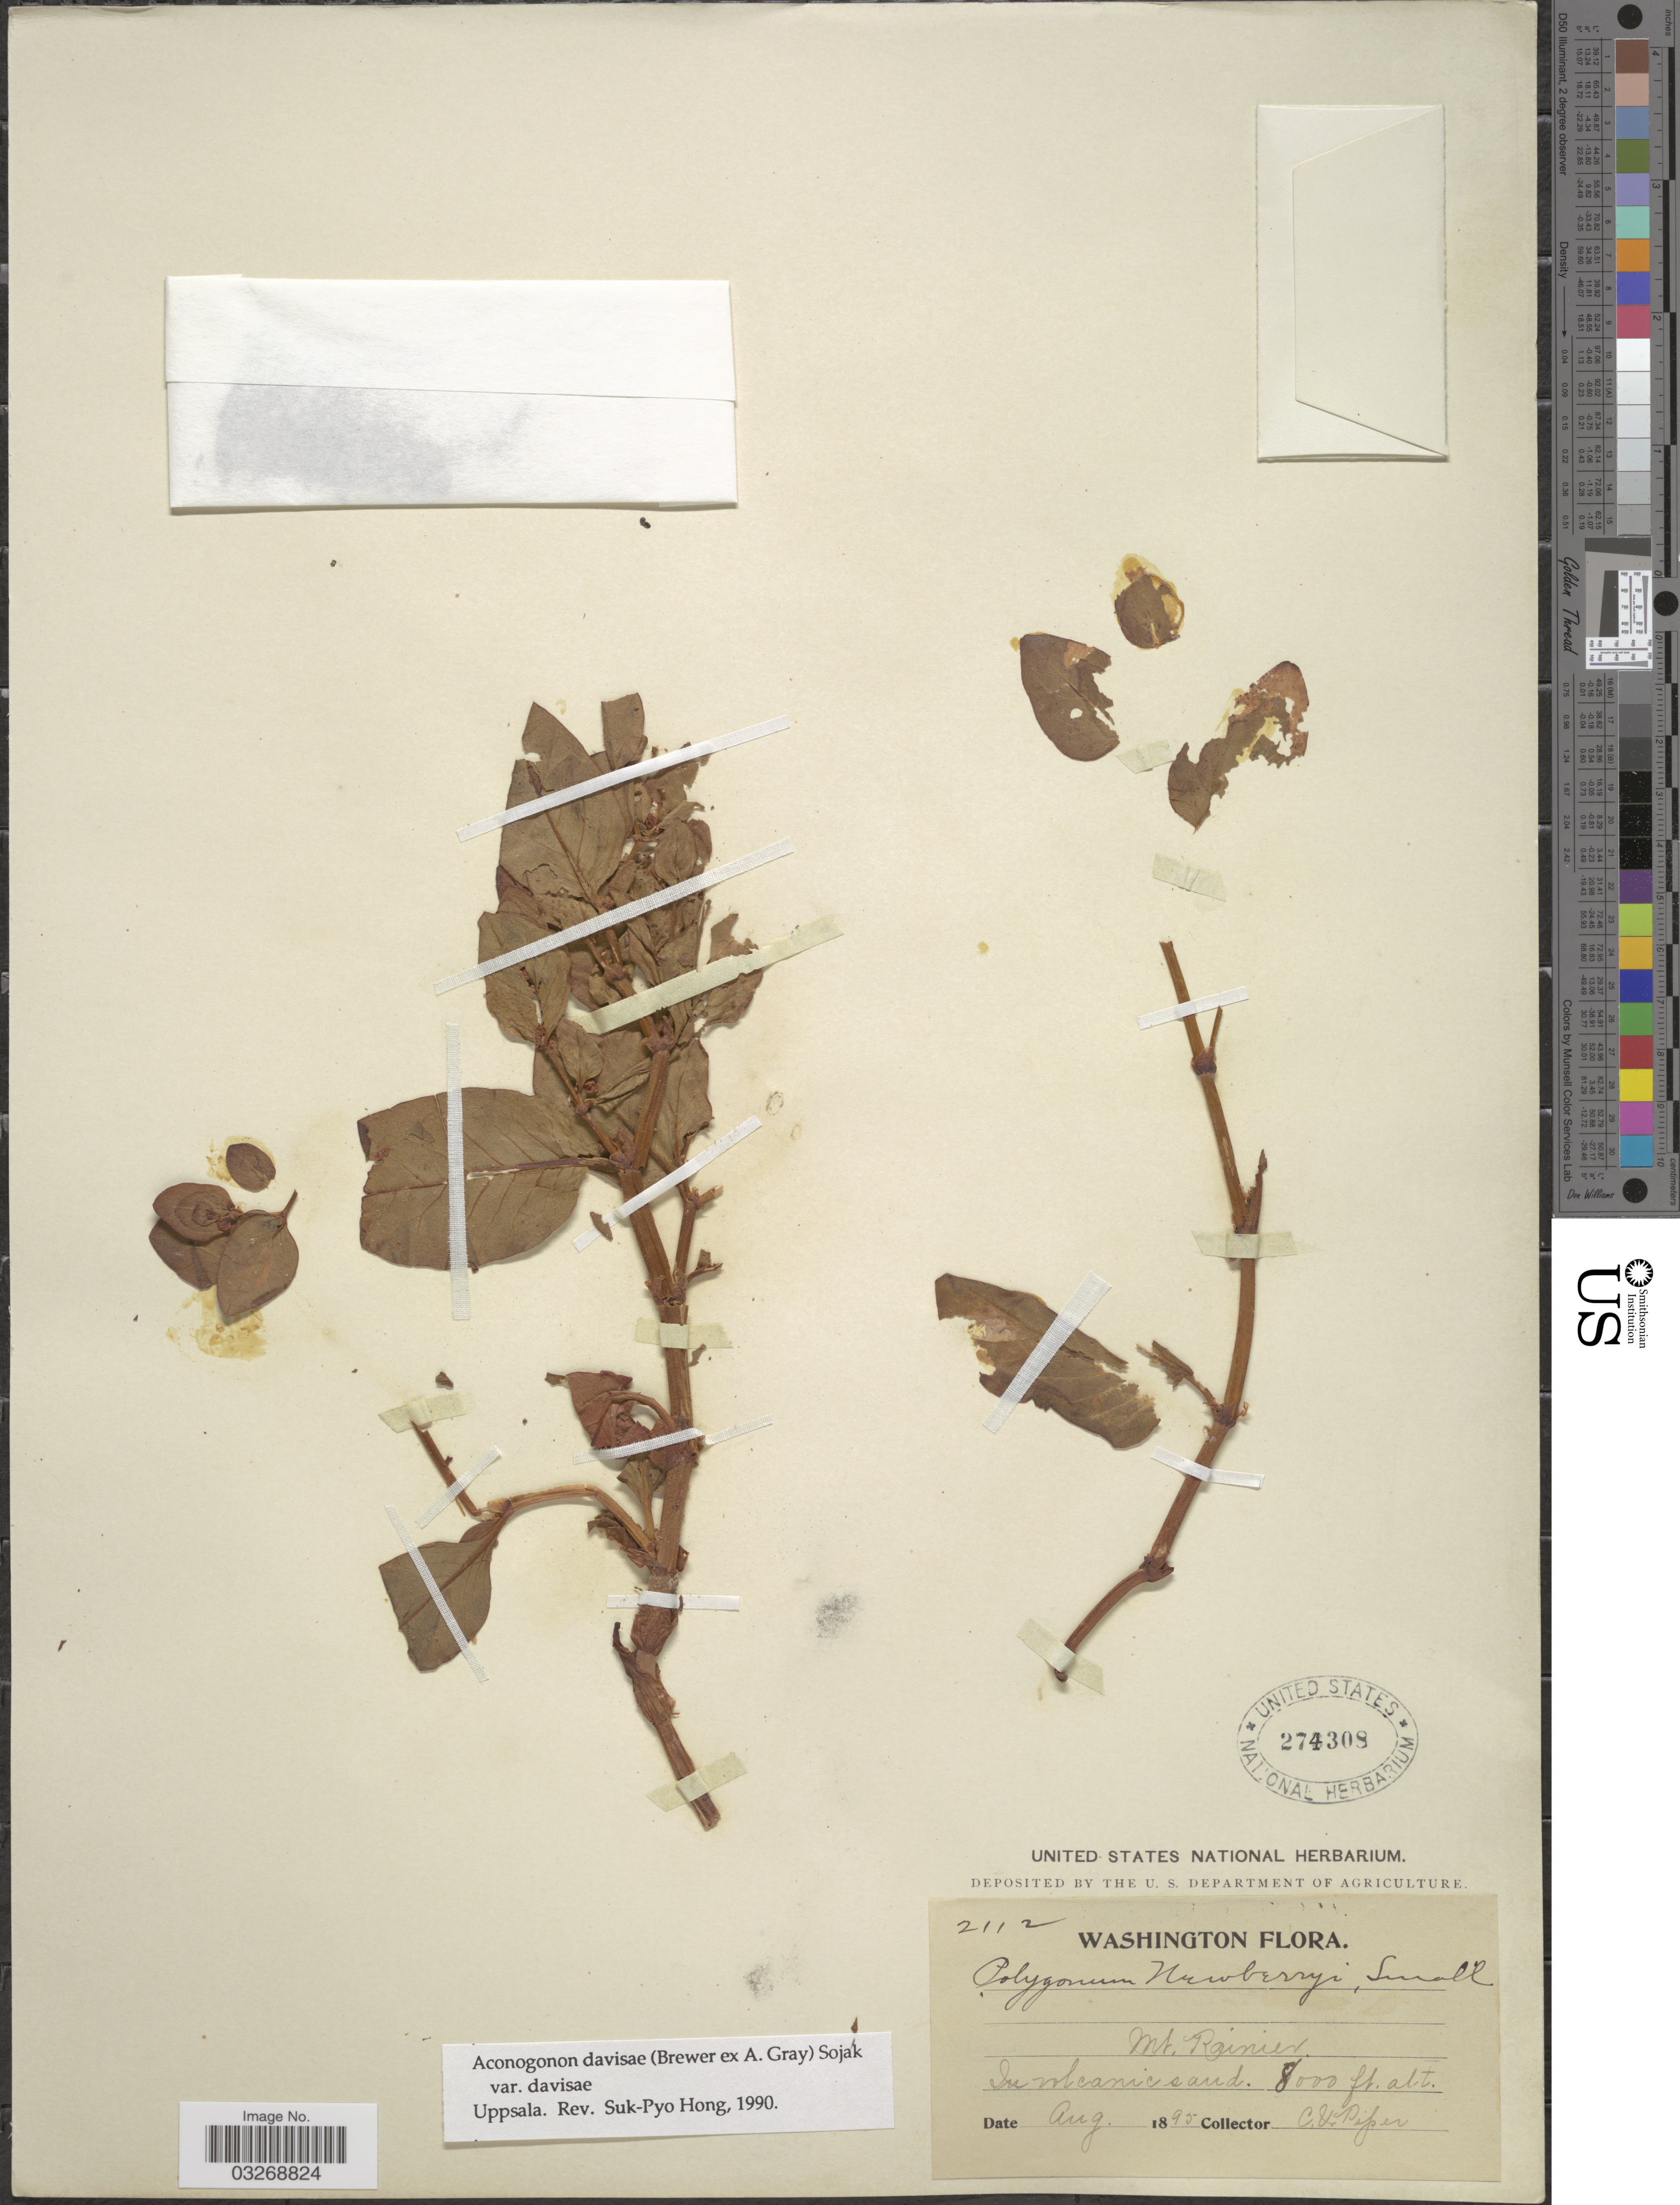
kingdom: Plantae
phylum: Tracheophyta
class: Magnoliopsida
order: Caryophyllales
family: Polygonaceae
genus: Koenigia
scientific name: Koenigia davisiae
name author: (W.H. Brewer ex A. Gray) T.M. Schust. & Reveal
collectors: C. V. Piper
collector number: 2112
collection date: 1895-08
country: United States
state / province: Washington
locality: Mt. Rainier.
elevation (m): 2438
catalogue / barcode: US 274308